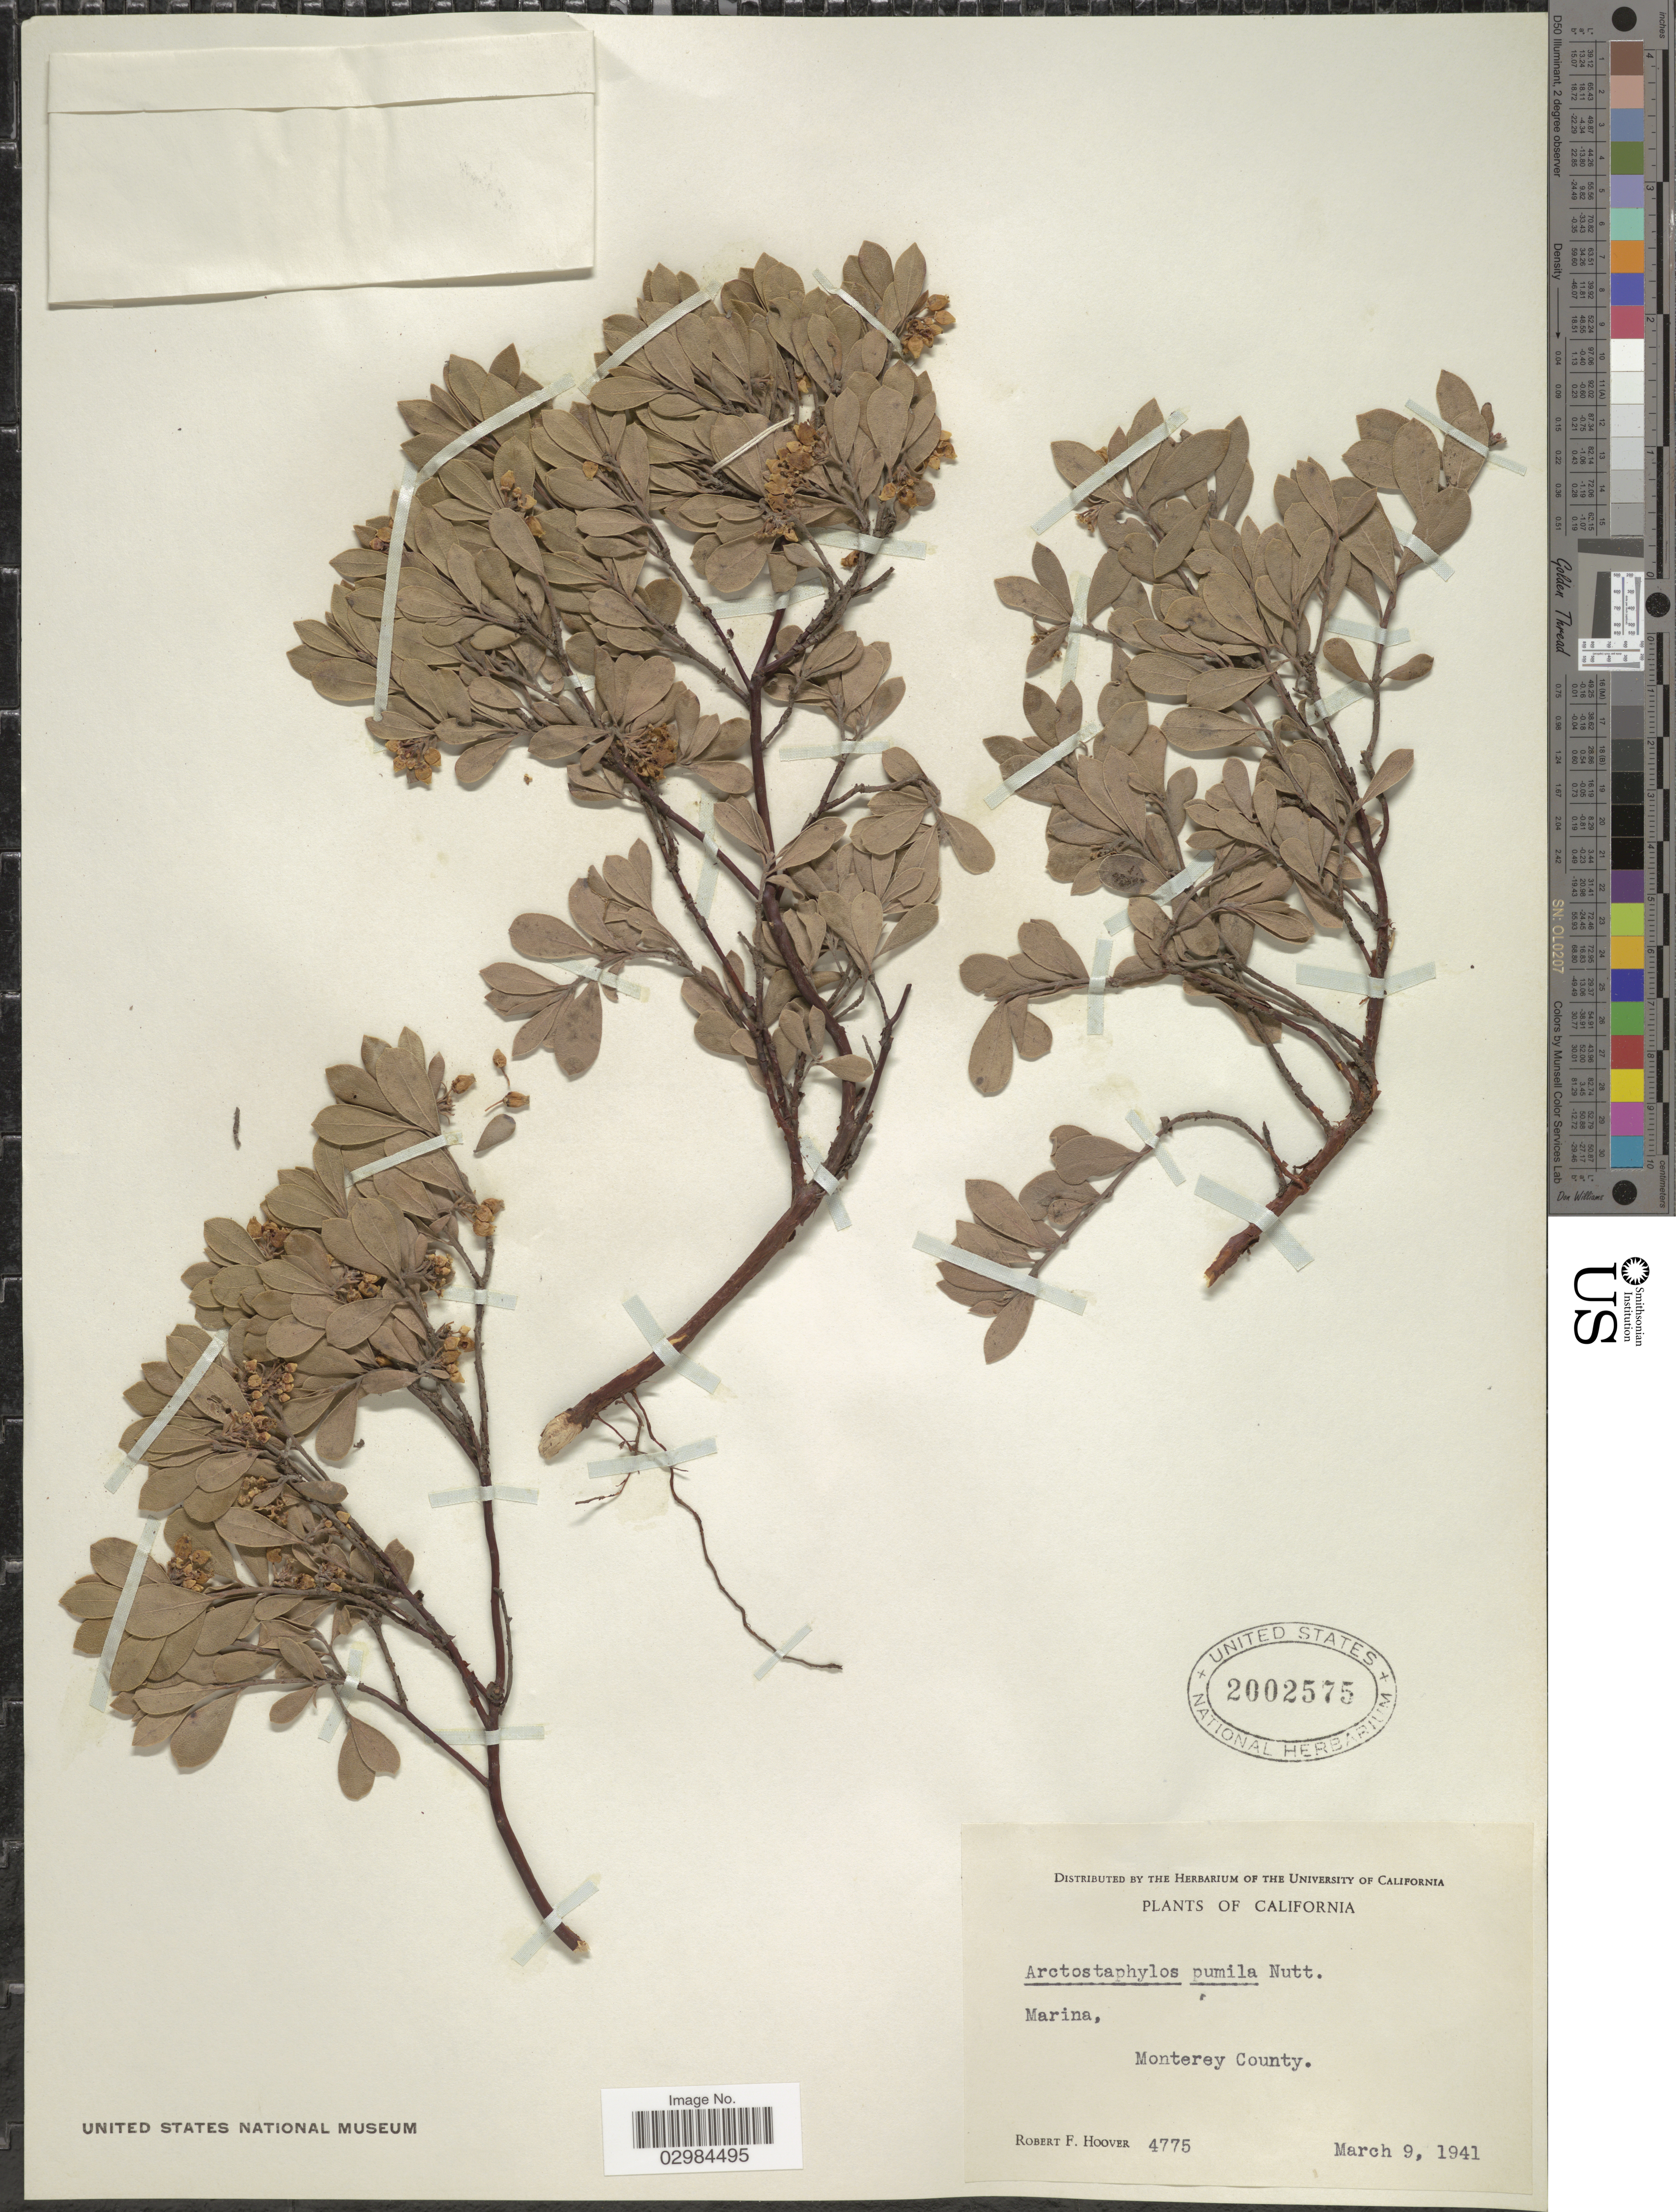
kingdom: Plantae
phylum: Tracheophyta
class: Magnoliopsida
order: Ericales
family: Ericaceae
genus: Arctostaphylos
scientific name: Arctostaphylos pumila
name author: Nutt.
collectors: R. F. Hoover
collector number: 4775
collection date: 1941-03-09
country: United States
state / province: California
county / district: Monterey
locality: Marina, Monterey County.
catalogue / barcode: US 2002575